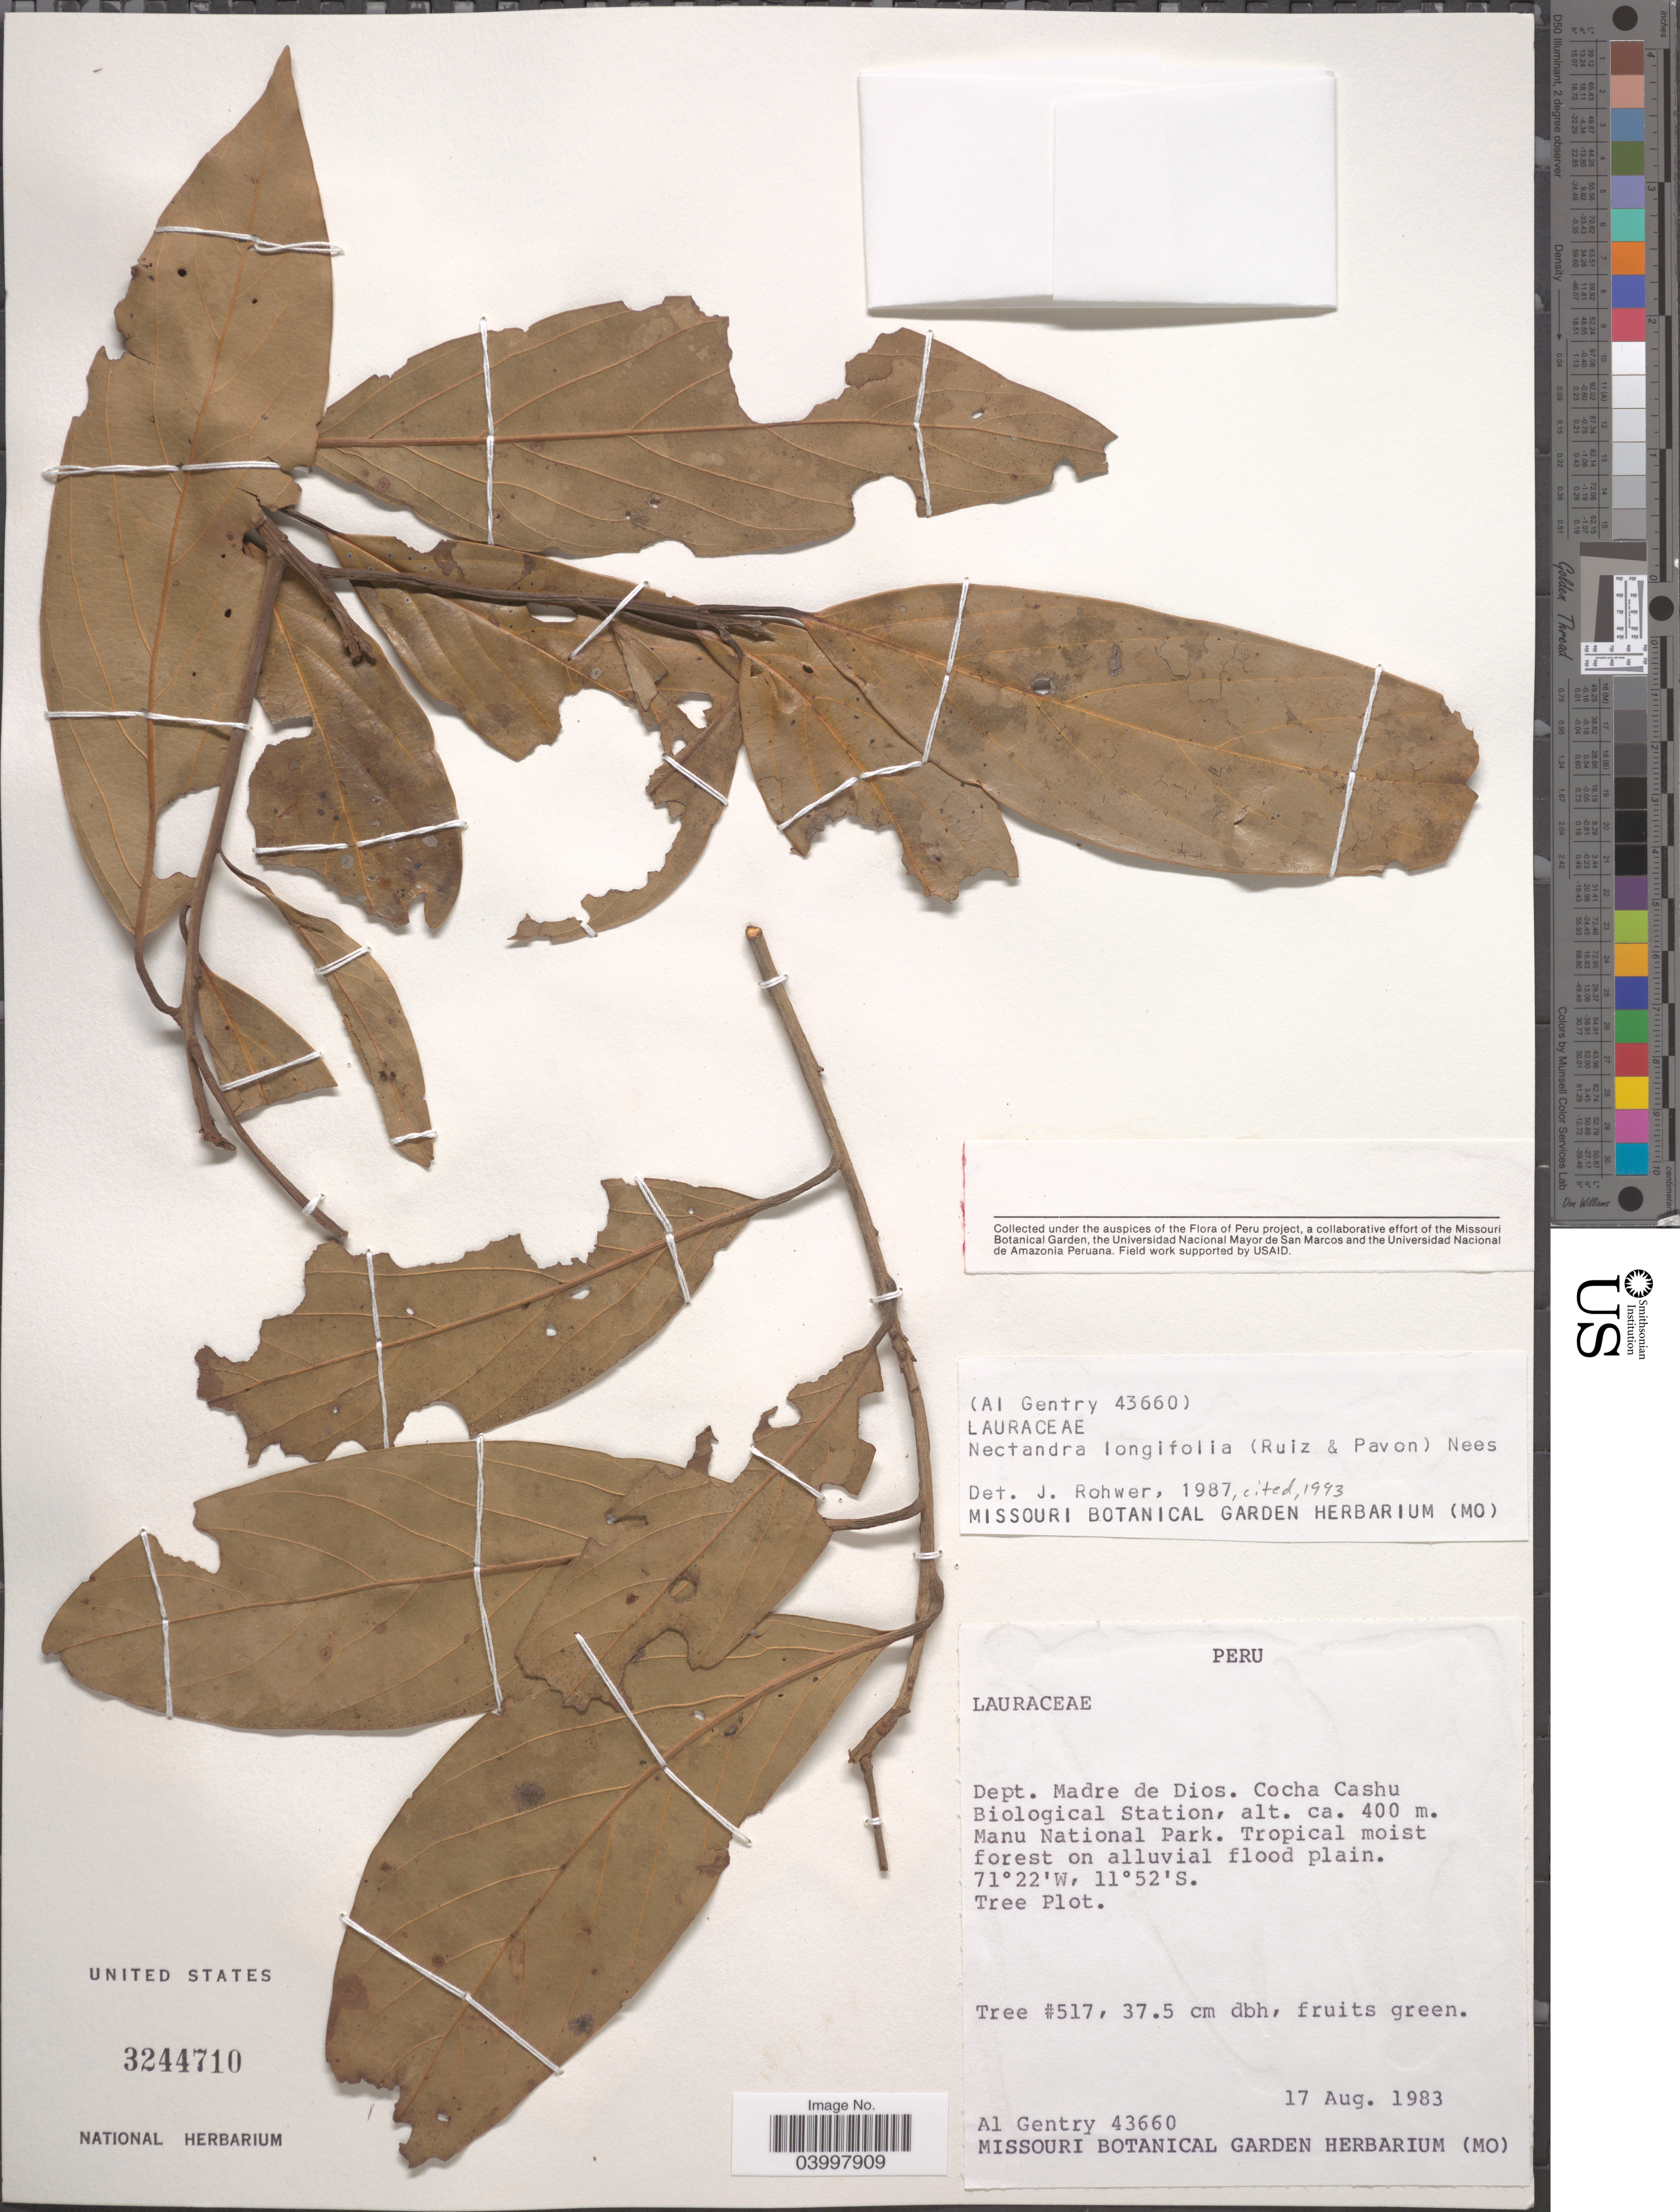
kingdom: Plantae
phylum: Tracheophyta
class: Magnoliopsida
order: Laurales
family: Lauraceae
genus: Nectandra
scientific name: Nectandra longifolia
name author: (Ruiz & Pav.) Nees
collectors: A. H. Gentry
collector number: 43660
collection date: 1983-08-17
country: Peru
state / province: Madre de Dios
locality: Dept. Madre de Dios. Cocha Cashu Biological Station. Manu National Park. Tropical moist forest on alluvial flood plain.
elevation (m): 400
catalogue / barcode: US 3244710